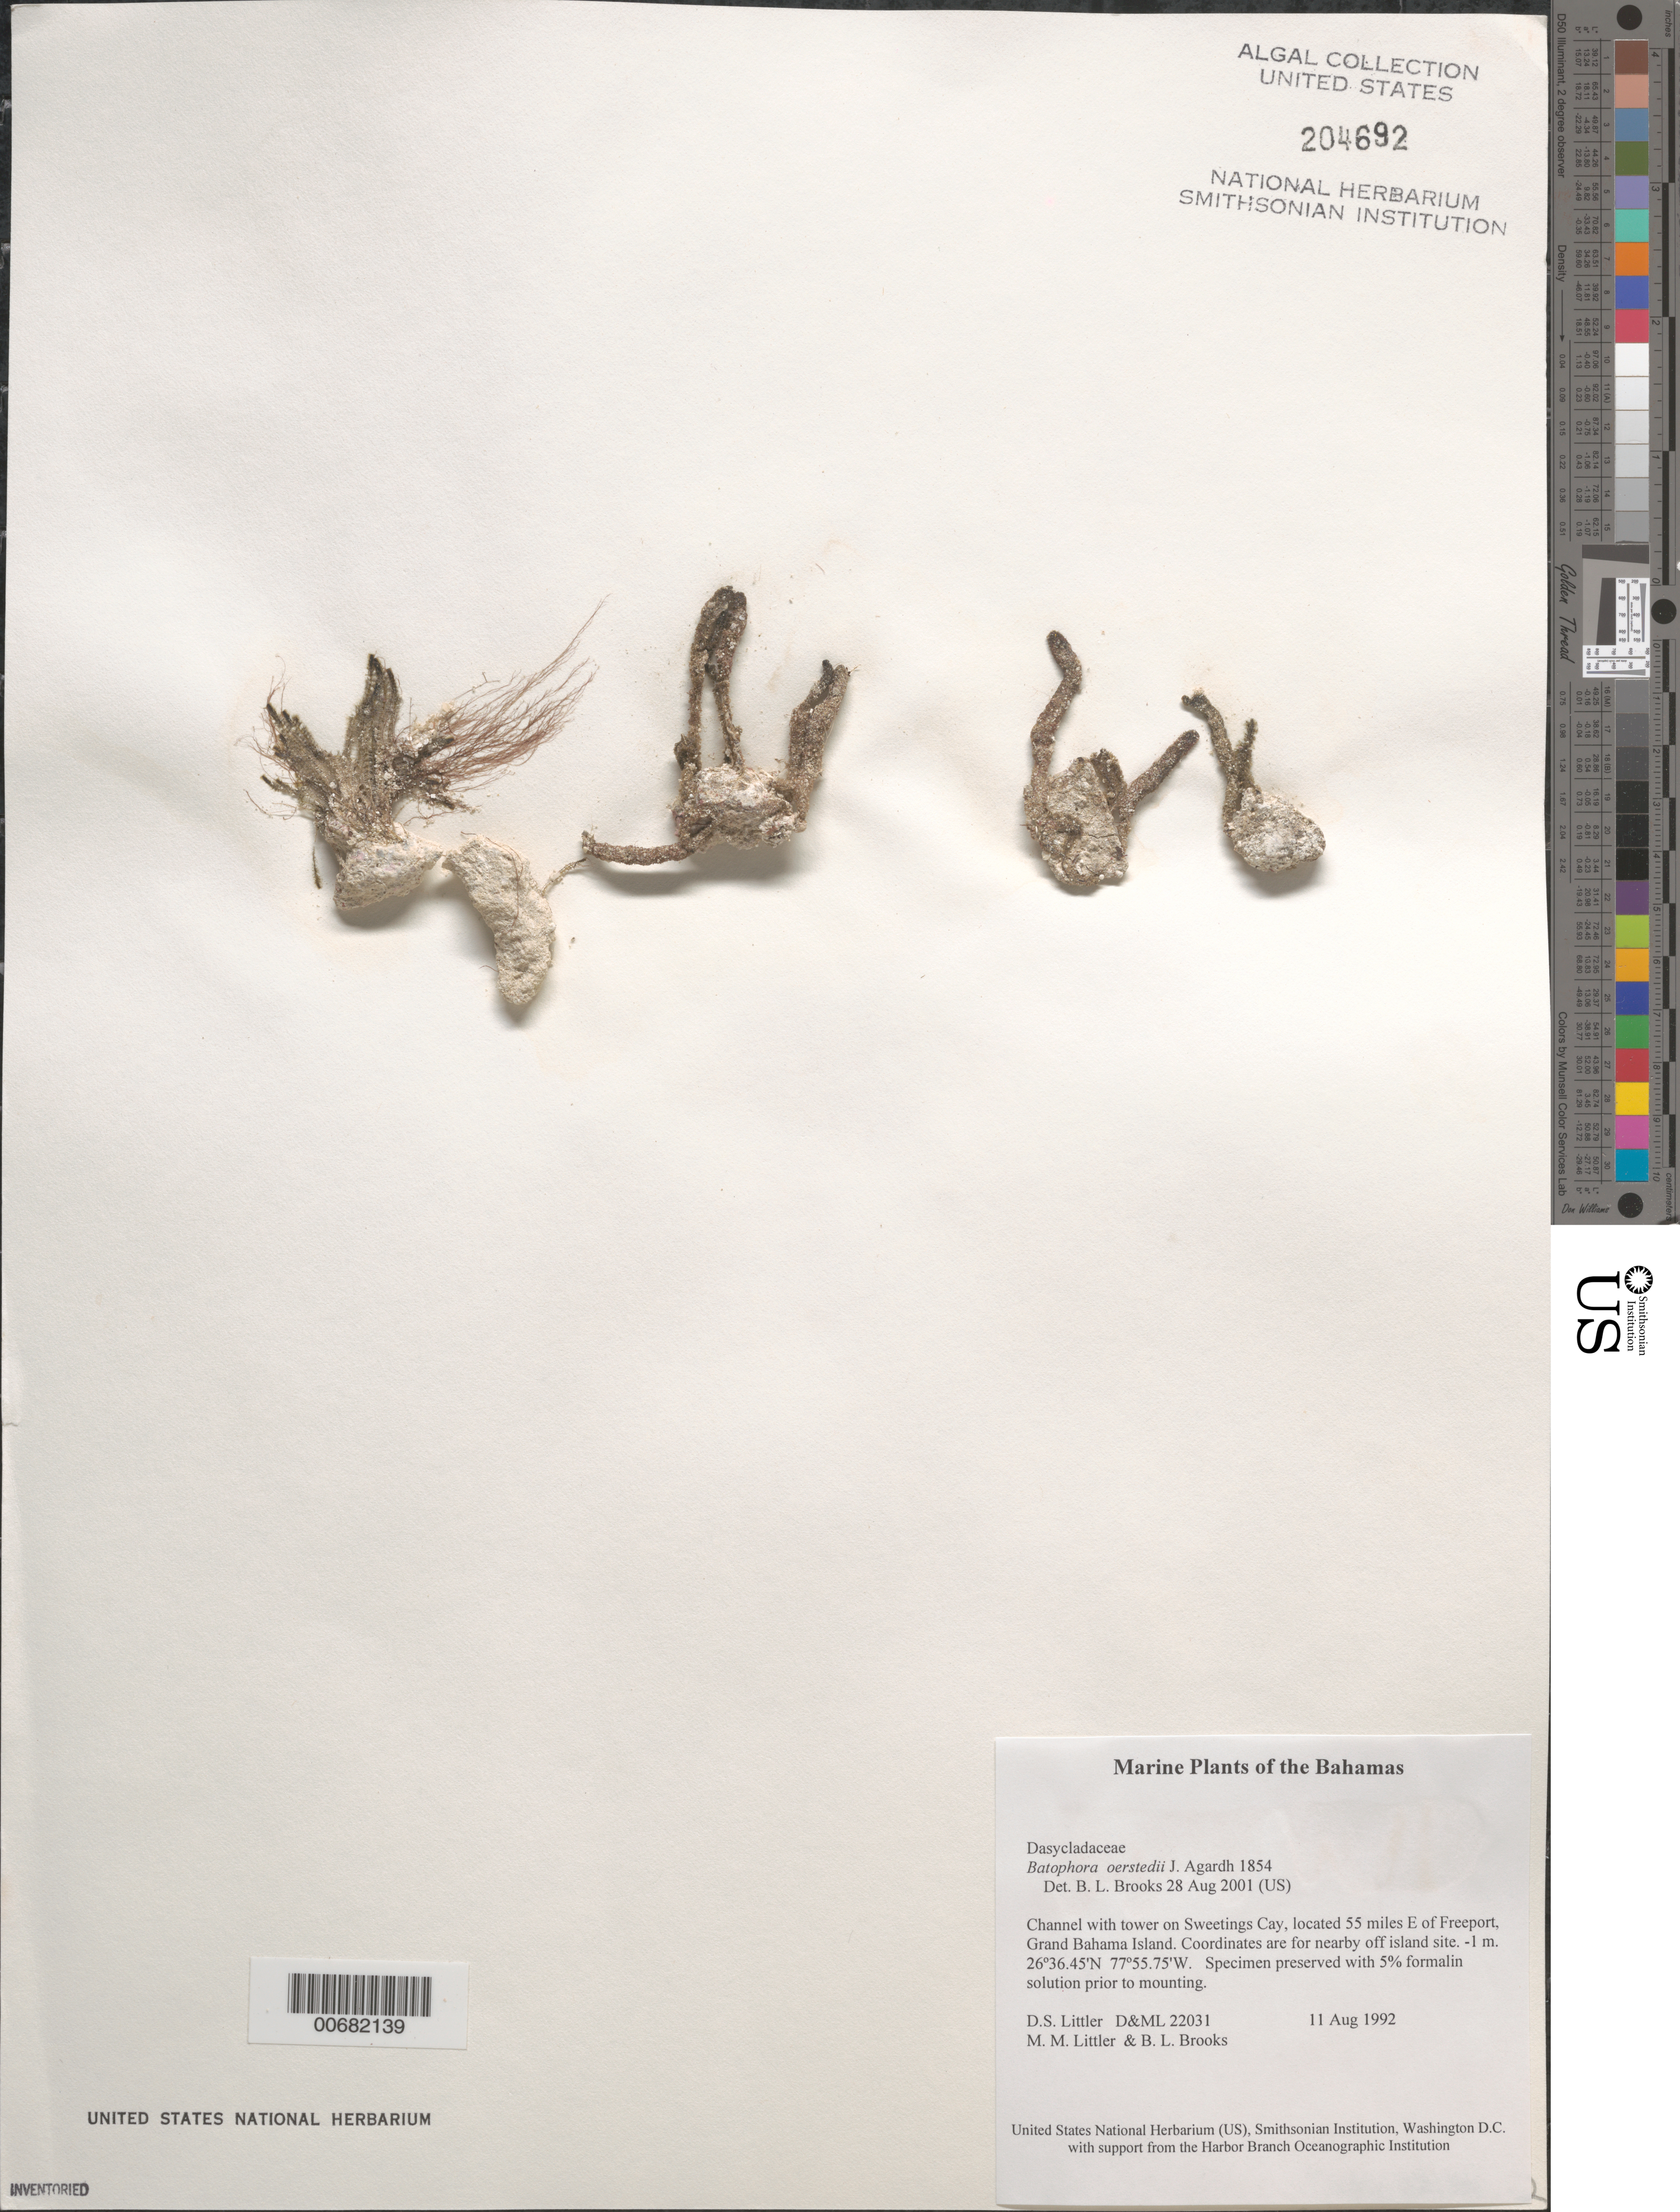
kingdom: Plantae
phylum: Chlorophyta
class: Ulvophyceae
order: Dasycladales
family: Dasycladaceae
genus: Batophora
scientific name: Batophora oerstedii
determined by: Brooks, B. L., (BOT), Smithsonian Institution - National Museum of Natural History (UNITED STATES)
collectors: D. S. Littler, M. M. Littler & B. Brooks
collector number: D&ML 22031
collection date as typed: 11 Aug 1992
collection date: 1992-08-11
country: Bahamas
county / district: Grand Bahama District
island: Sweetings Cay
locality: Off Sweetings Cay, 55 miles east of Freeport, Grand Bahama Island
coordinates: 26 36.45' N, 77 55.75' W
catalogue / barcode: US 204692